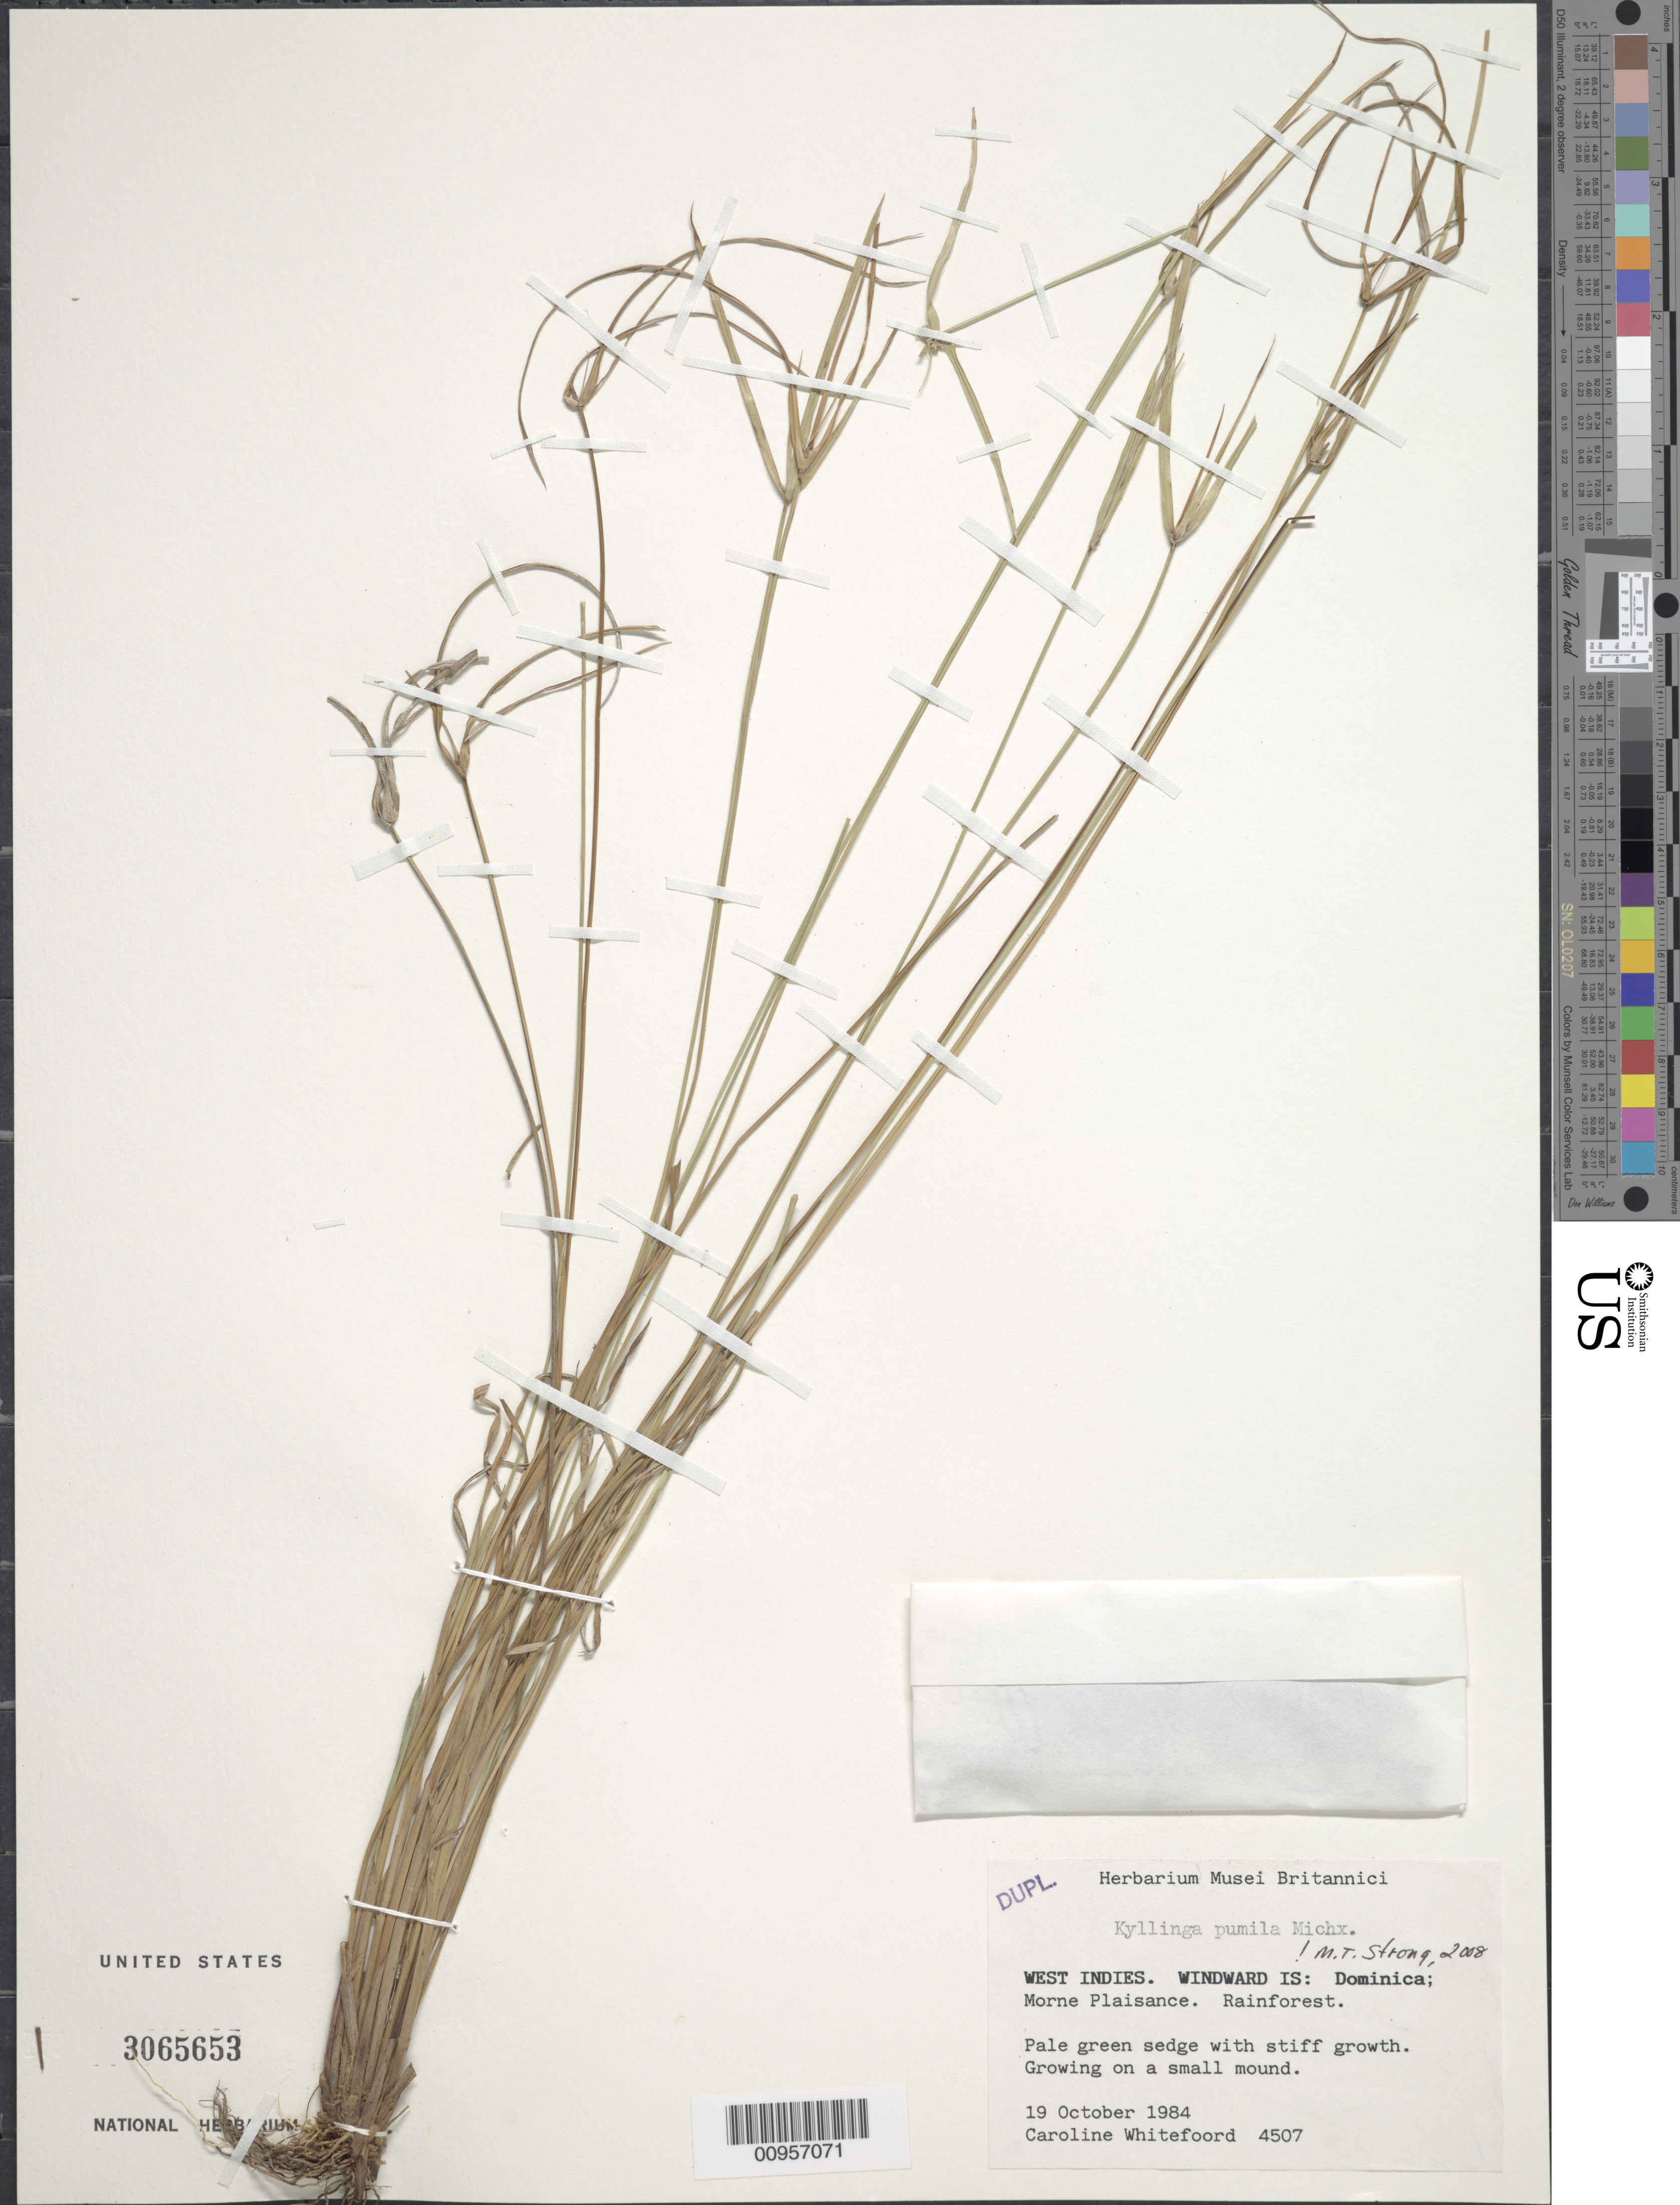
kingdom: Plantae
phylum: Tracheophyta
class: Liliopsida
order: Poales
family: Cyperaceae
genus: Cyperus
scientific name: Cyperus hortensis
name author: (Salzm. ex Steud.) Dorr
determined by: Strong, Mark T., (BOT), Smithsonian Institution - National Museum of Natural History (UNITED STATES)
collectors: C. Whitefoord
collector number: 4507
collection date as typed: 19 Oct 1984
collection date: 1984-10-19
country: Dominica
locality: Morne Plaisance, rainforest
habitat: Growing on small mound in rainforest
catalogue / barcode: US 3065653